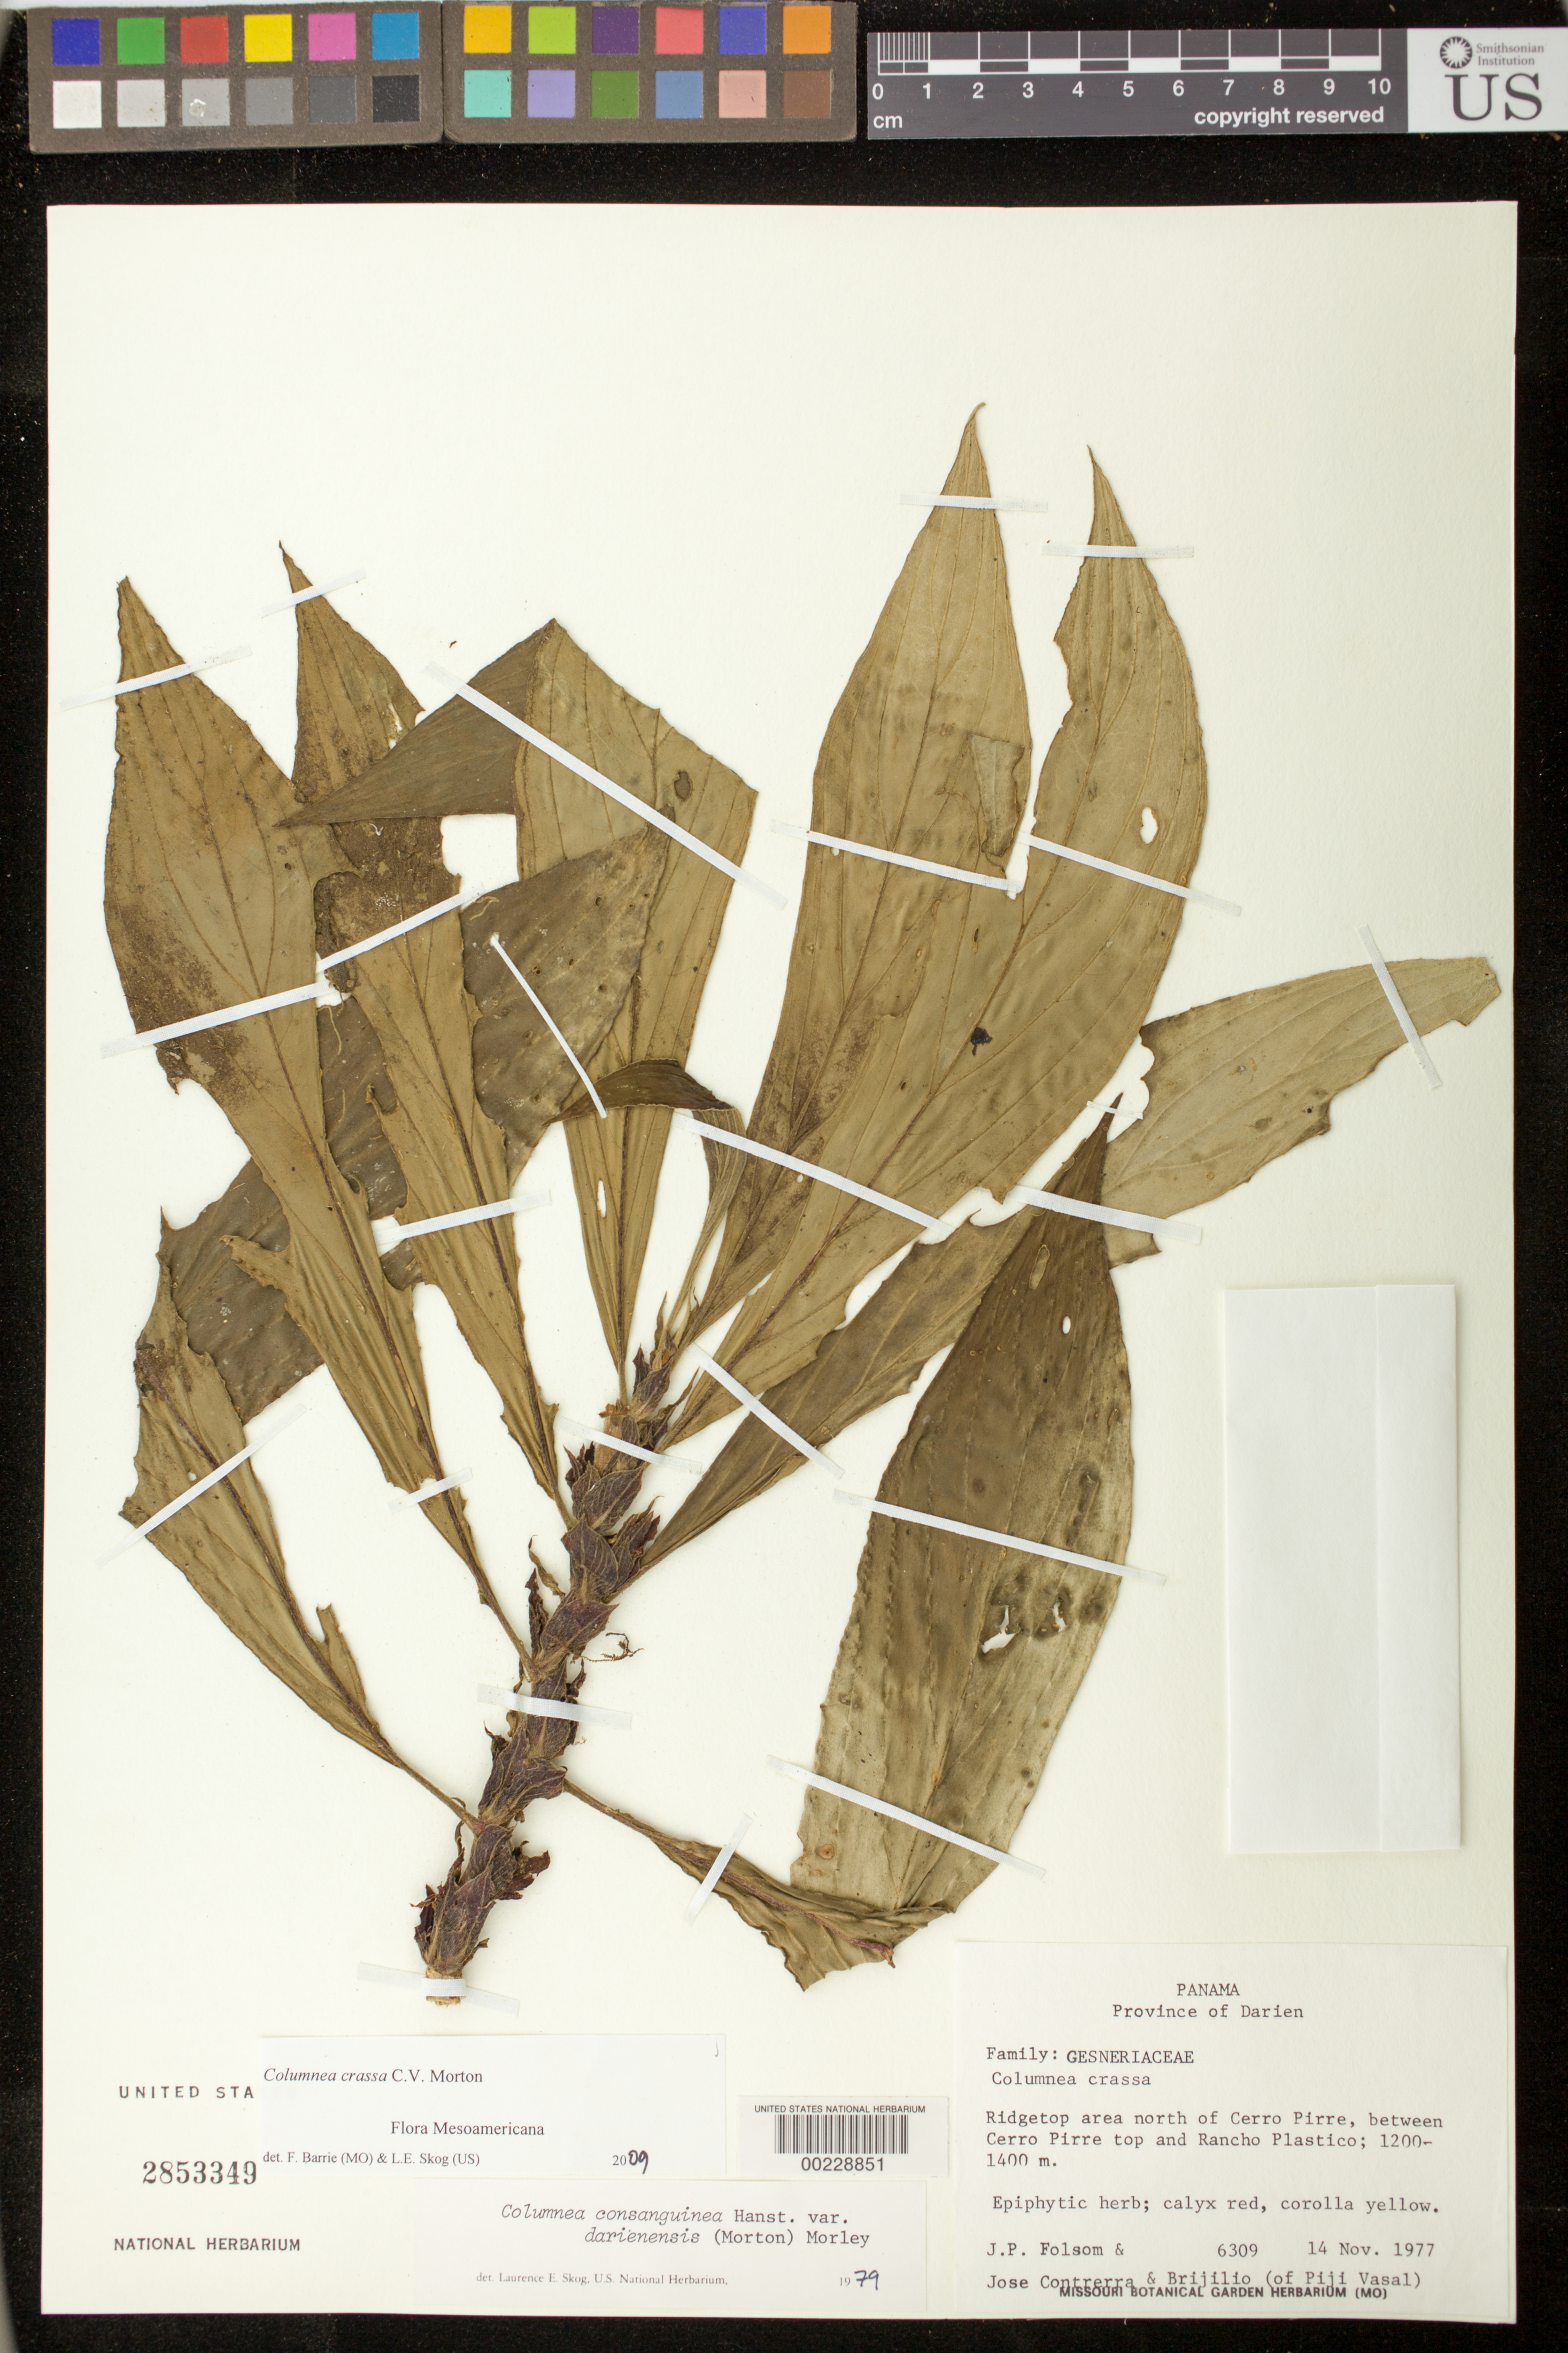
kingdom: Plantae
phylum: Tracheophyta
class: Magnoliopsida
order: Lamiales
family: Gesneriaceae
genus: Columnea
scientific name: Columnea crassa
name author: C.V. Morton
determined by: Barrie, F. R.; Skog, Laurence E.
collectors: J. P. Folsom, J. Contrerra & -. Brijillio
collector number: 6309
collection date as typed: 14 Nov 1977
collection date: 1977-11-14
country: Panama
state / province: Darién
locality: Ridgetop area N of Cerro Pirre, between Cerro Pirre top and Rancho Plastico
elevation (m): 1200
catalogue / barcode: US 2853349